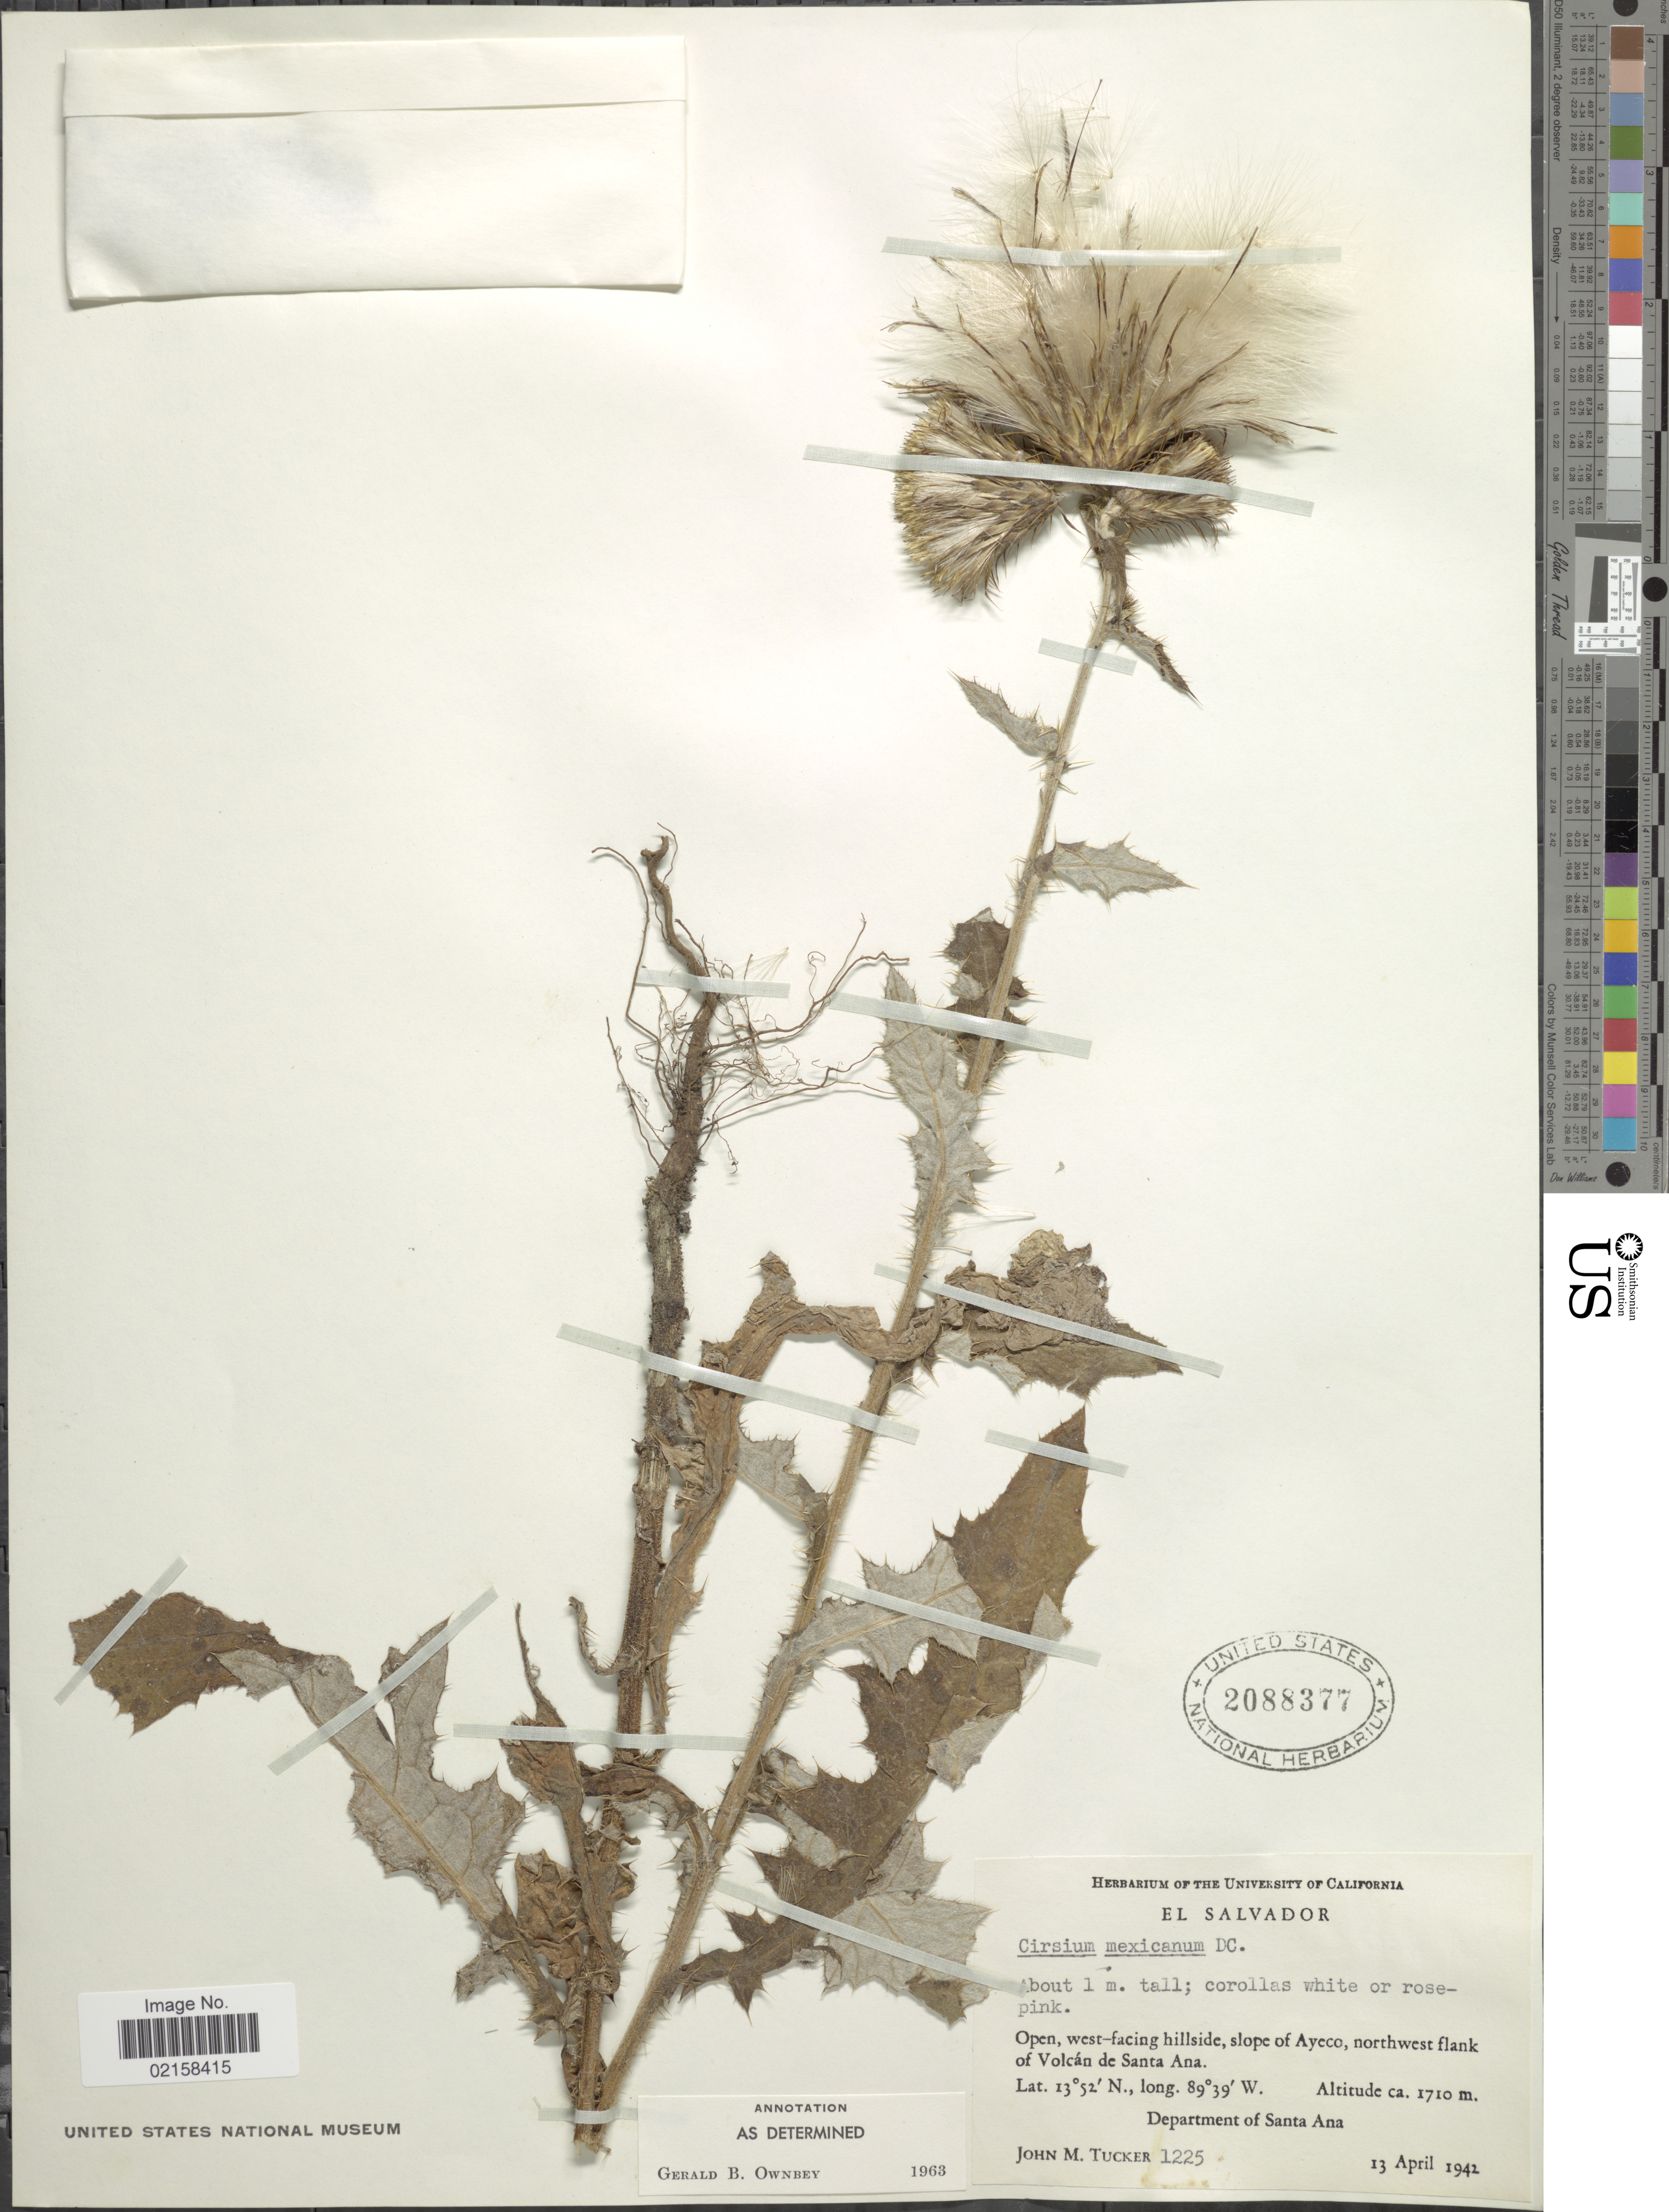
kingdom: Plantae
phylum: Tracheophyta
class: Magnoliopsida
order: Asterales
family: Asteraceae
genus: Cirsium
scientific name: Cirsium mexicanum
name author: DC.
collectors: J. M. Tucker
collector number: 1225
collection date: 1942-04-13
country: El Salvador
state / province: Santa Ana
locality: Open, west-facing hillside, slope of Ayeco, northwest flank of Volcan de Santa Ana.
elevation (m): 1710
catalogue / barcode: US 2088377